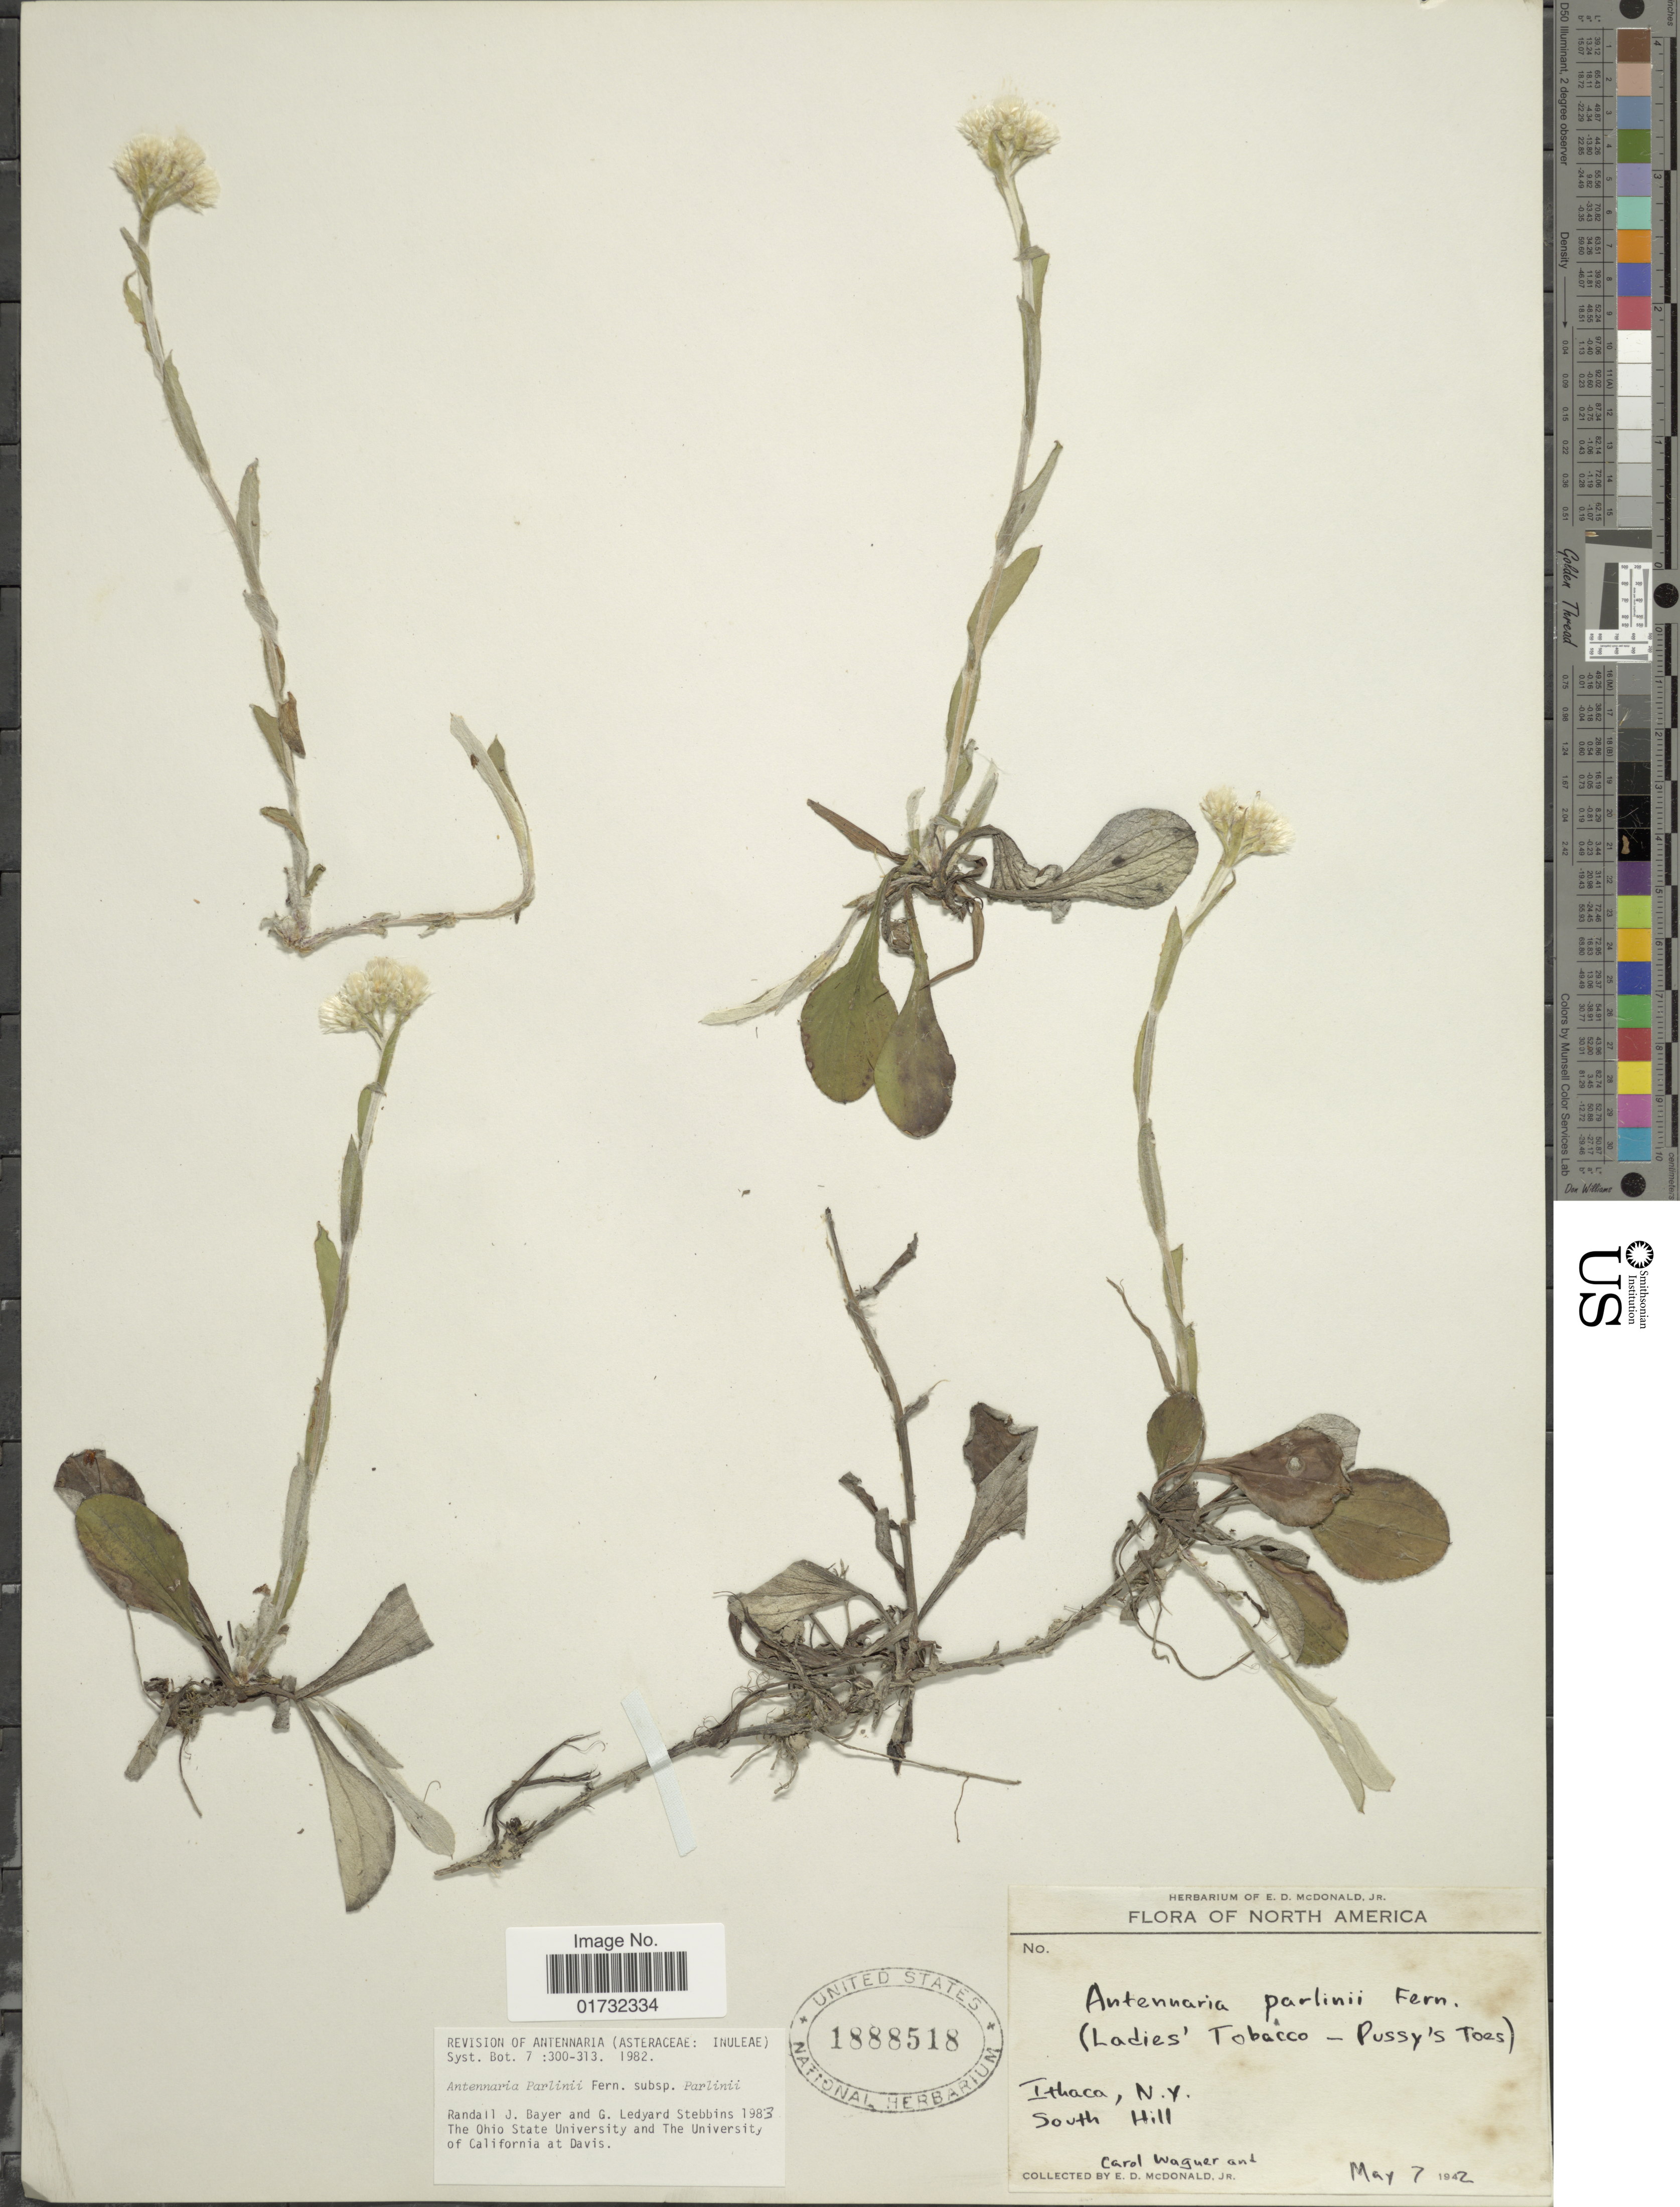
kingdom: Plantae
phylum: Tracheophyta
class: Magnoliopsida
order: Asterales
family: Asteraceae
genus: Antennaria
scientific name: Antennaria parlinii subsp. parlinii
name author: Fernald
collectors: C. Wagner & E. D. McDonald Jr.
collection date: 1942-05-07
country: United States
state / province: New York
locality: Ithaca. South Hill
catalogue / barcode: US 1888518